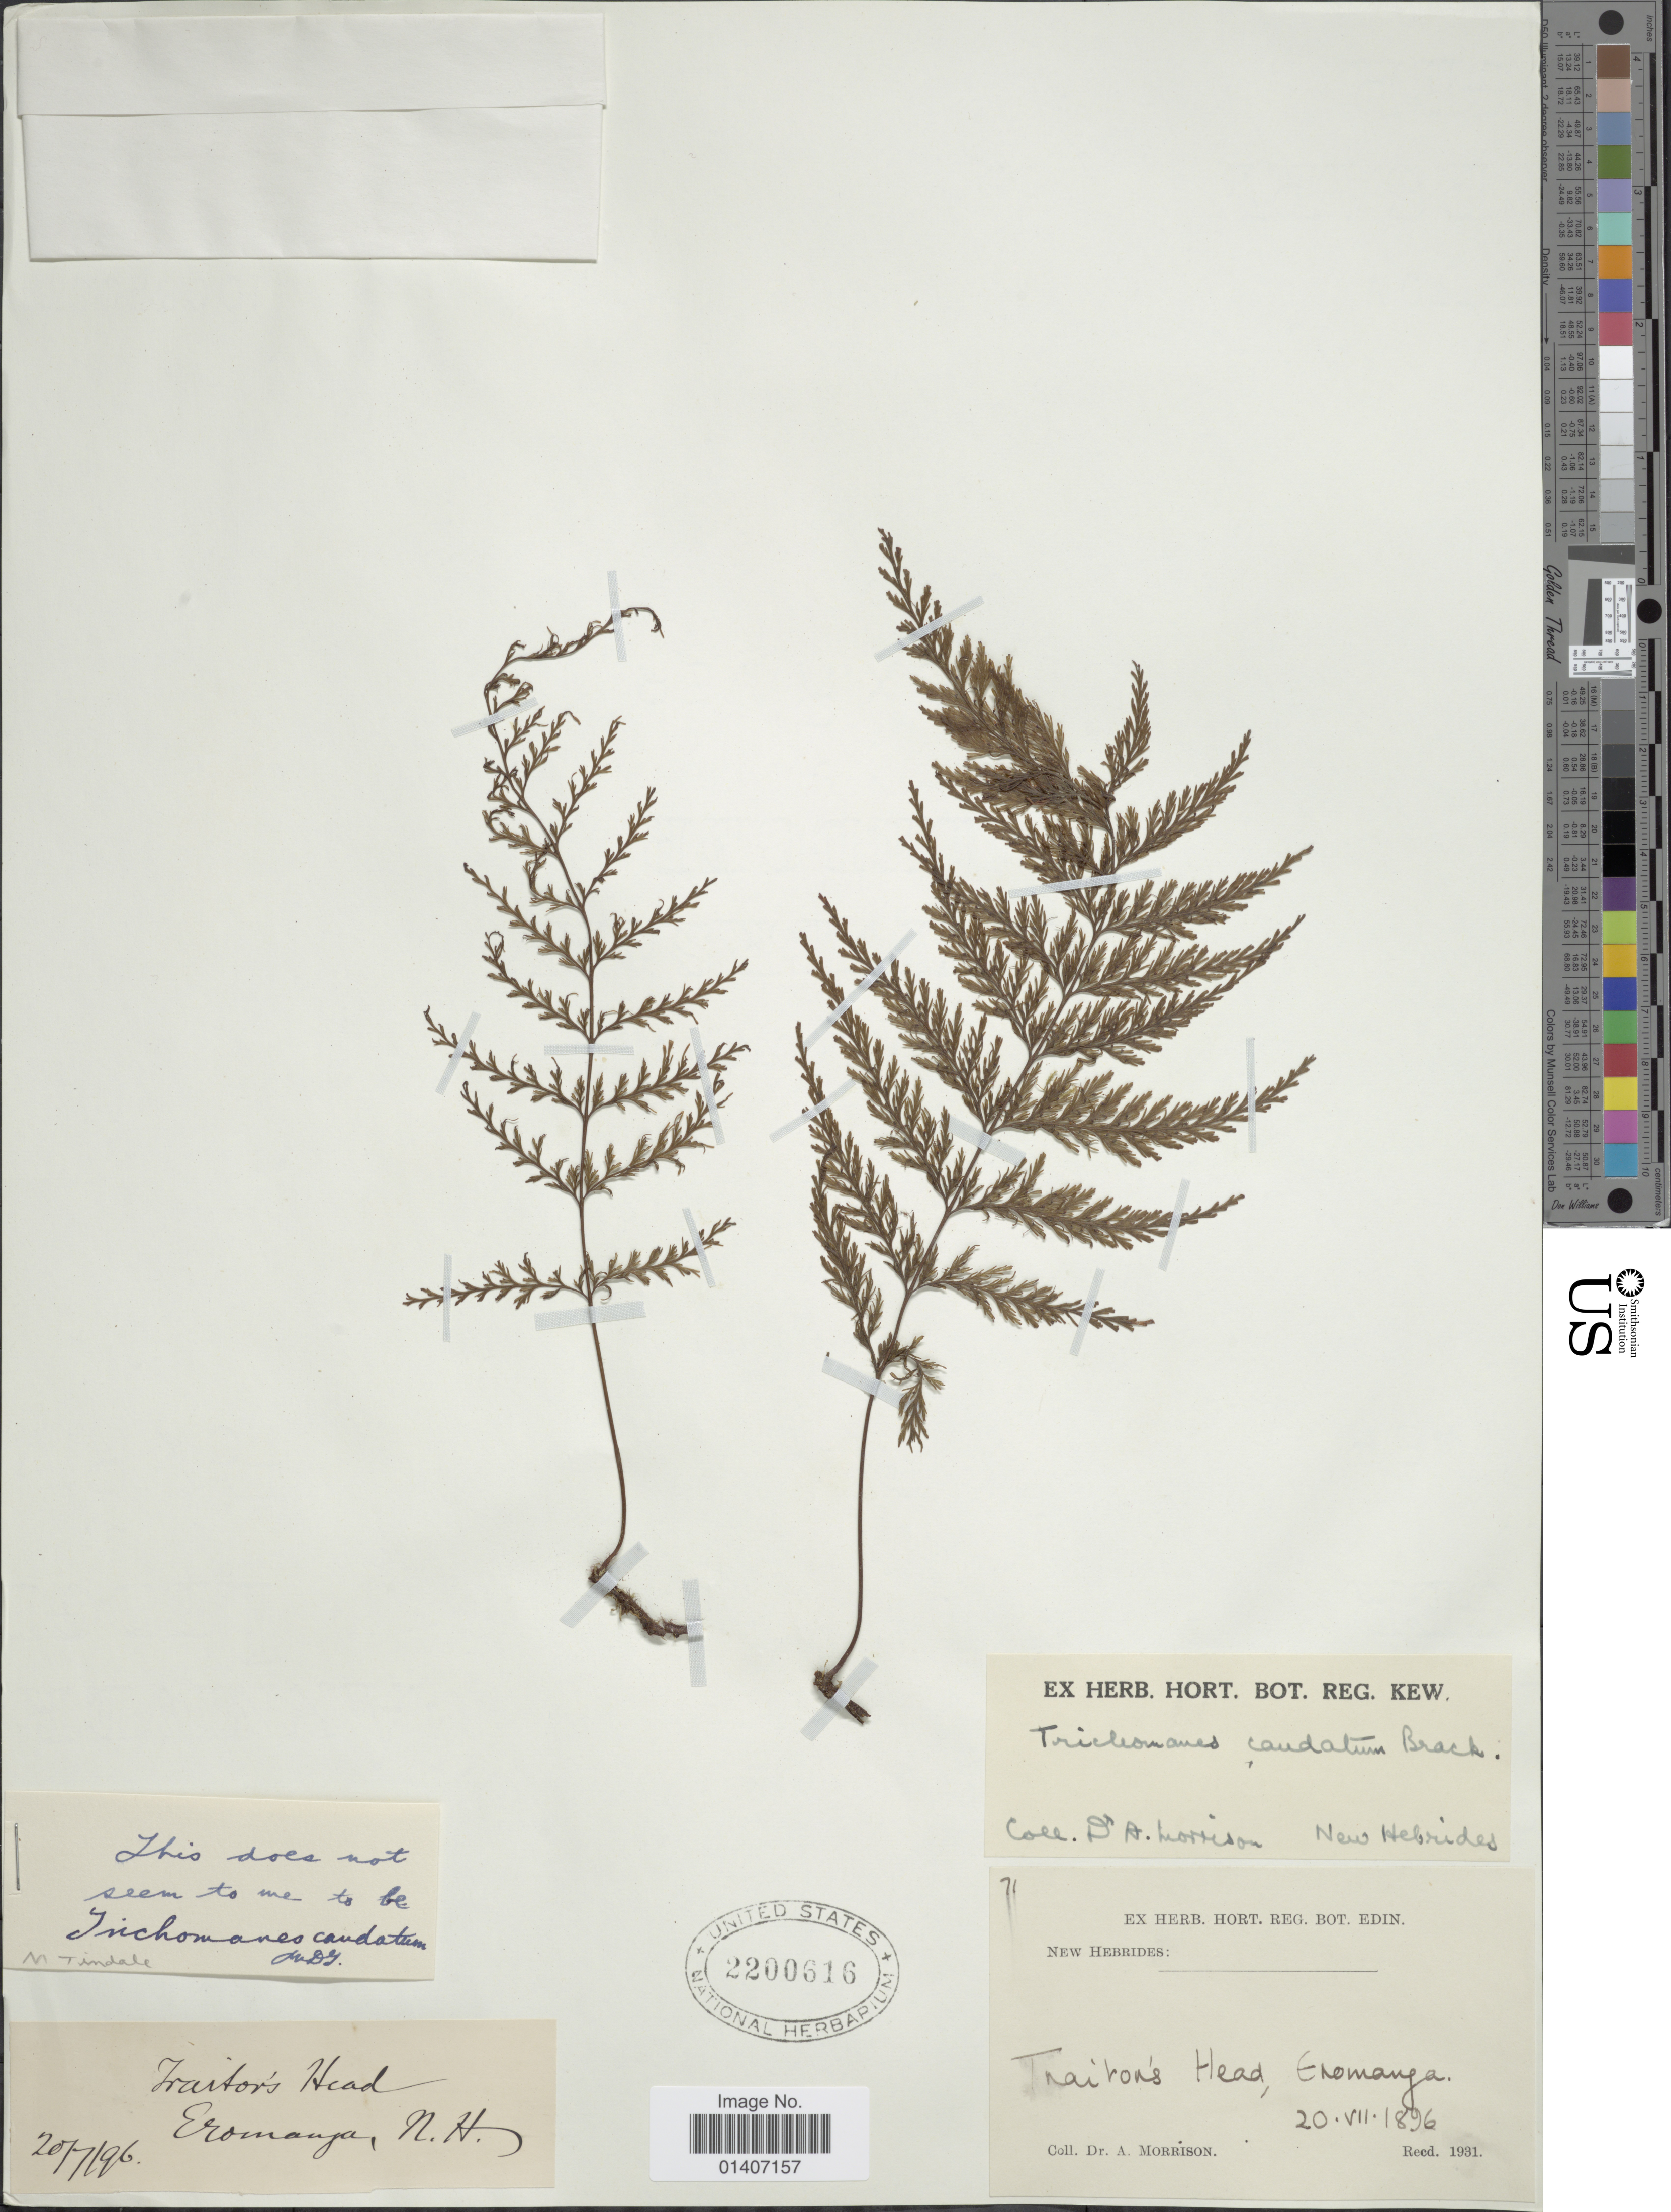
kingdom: Plantae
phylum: Tracheophyta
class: Polypodiopsida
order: Hymenophyllales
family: Hymenophyllaceae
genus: Abrodictyum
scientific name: Abrodictyum caudatum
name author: (Brack.) Ebihara & K. Iwats.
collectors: A. Morrison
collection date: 1896-07-20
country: Vanuatu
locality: New Hebrides, Traitois Head, Enomanga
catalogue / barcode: US 2200616